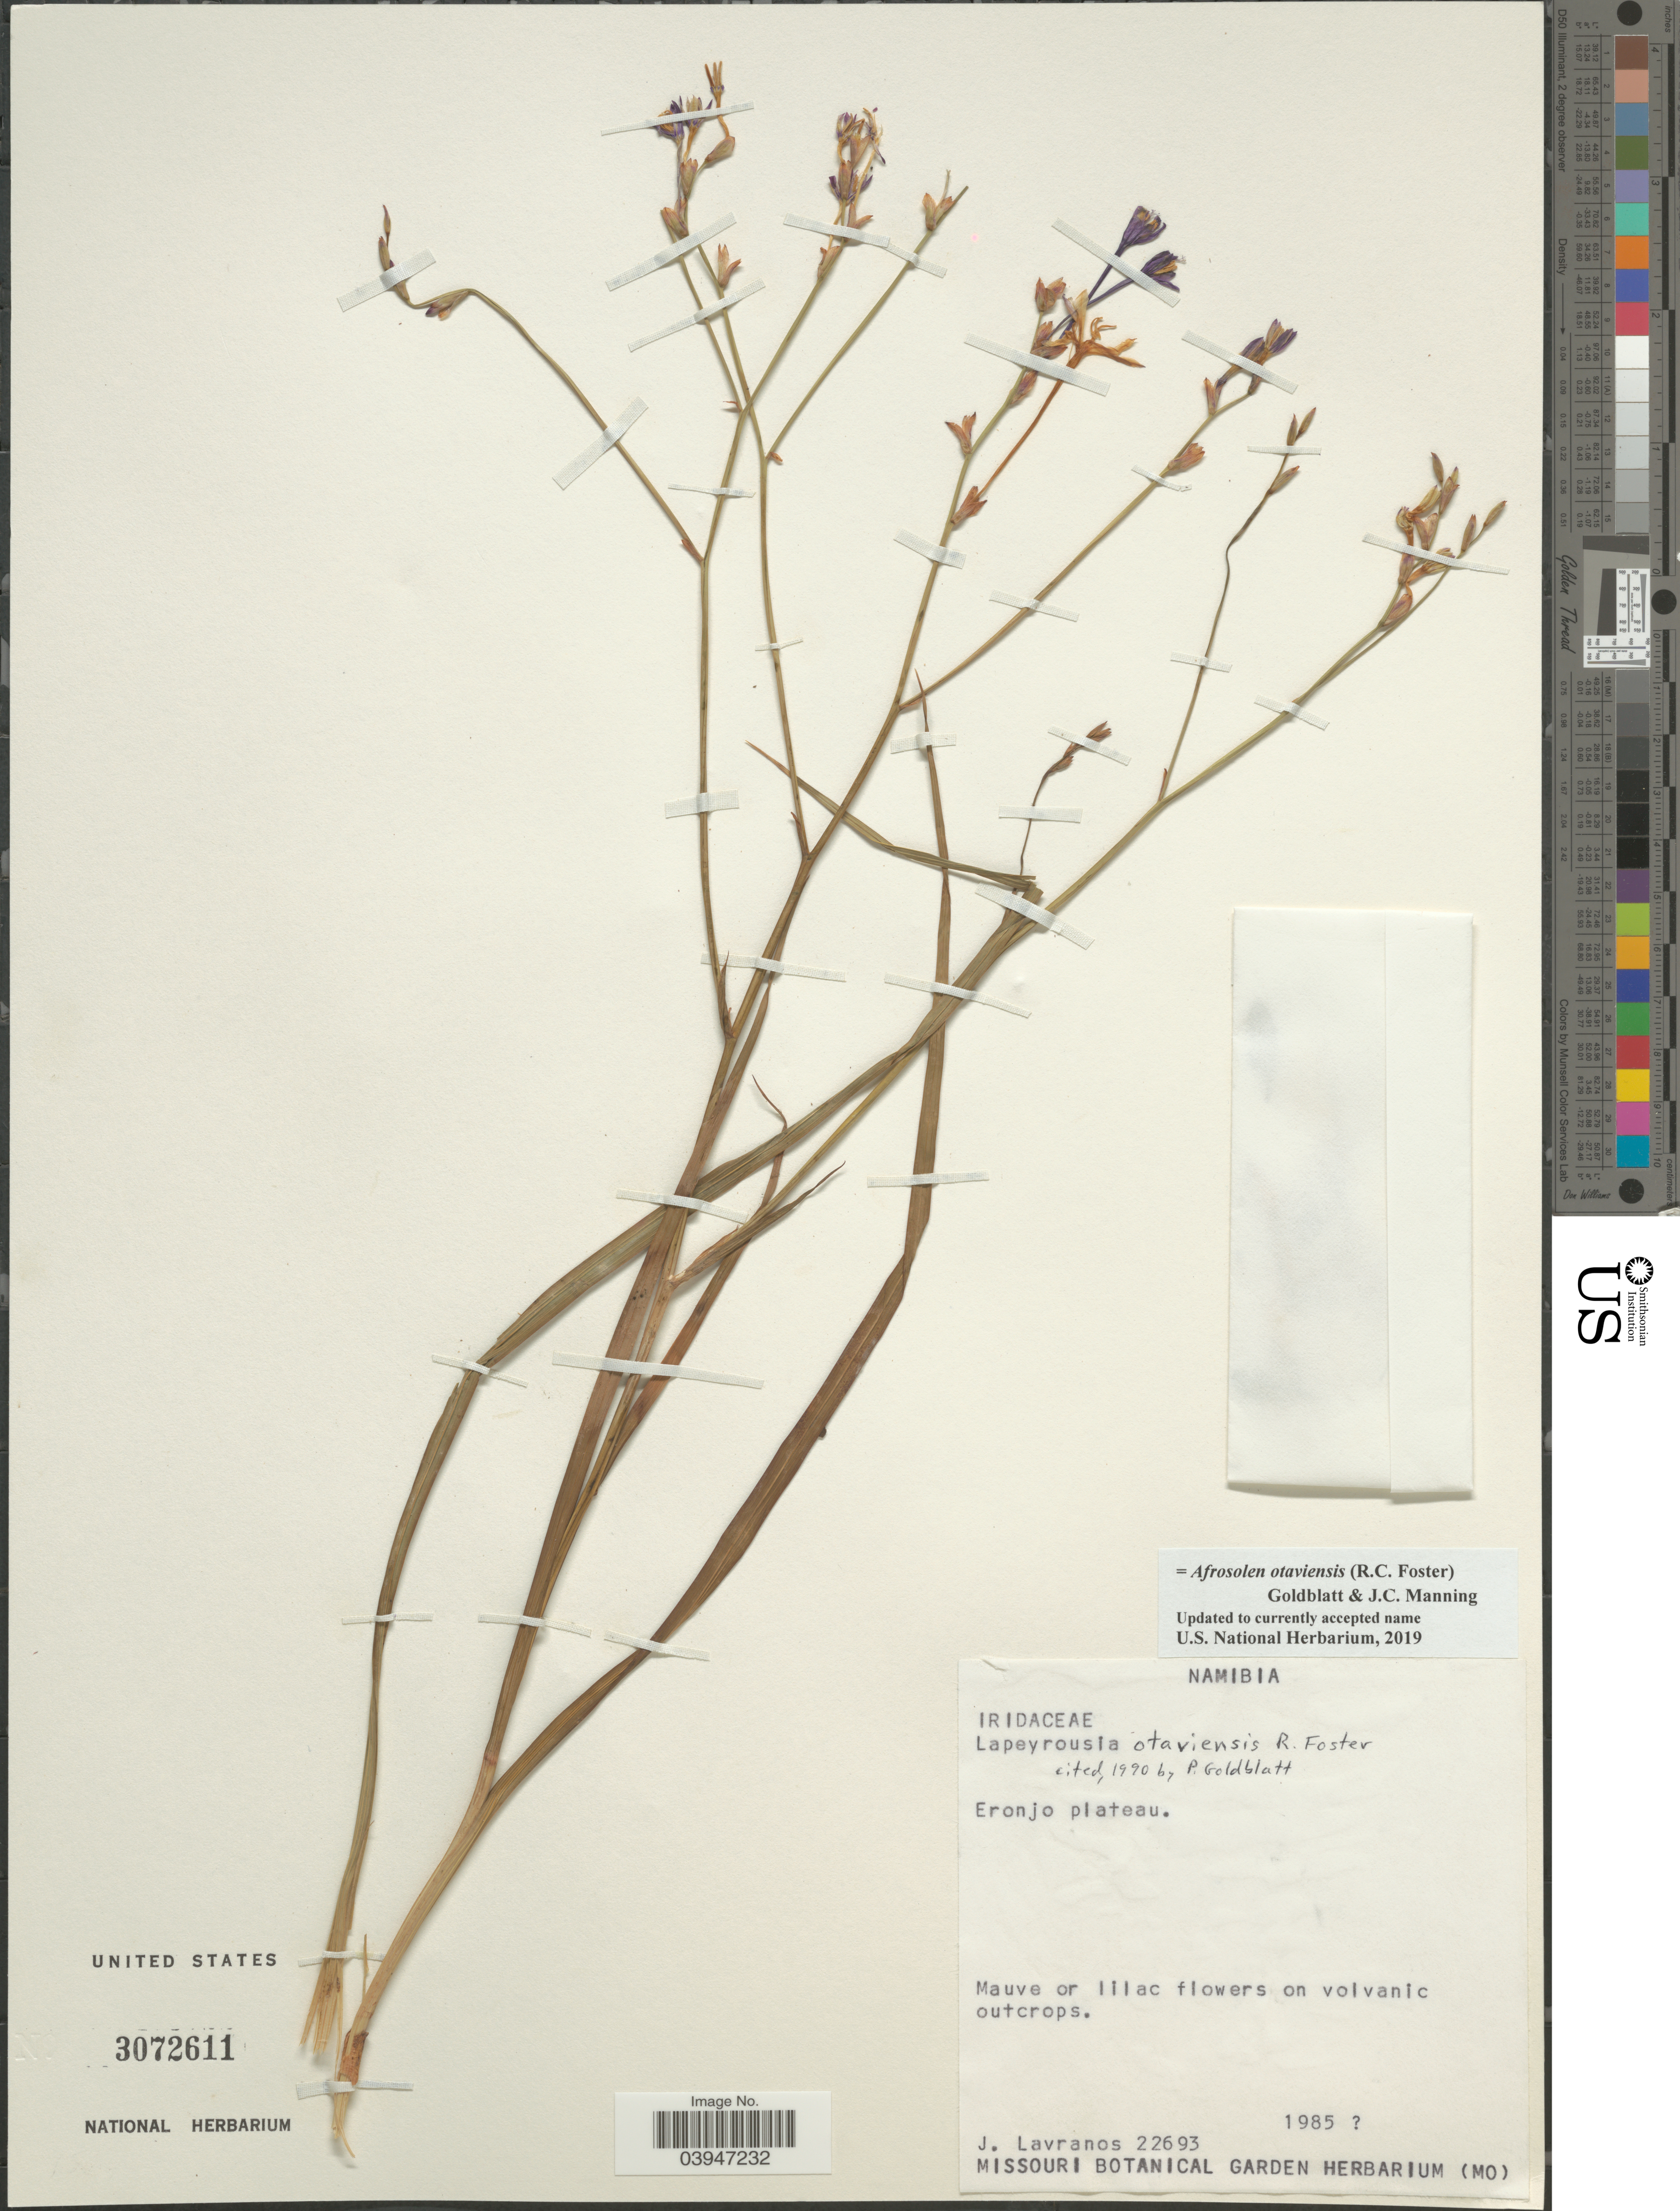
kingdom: Plantae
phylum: Tracheophyta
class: Liliopsida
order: Asparagales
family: Iridaceae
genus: Afrosolen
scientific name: Afrosolen otaviensis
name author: (R.C. Foster) Goldblatt & J.C. Manning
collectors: J. Lavranos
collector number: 22693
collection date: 1985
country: Namibia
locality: Eronjo plateau.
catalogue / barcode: US 3072611